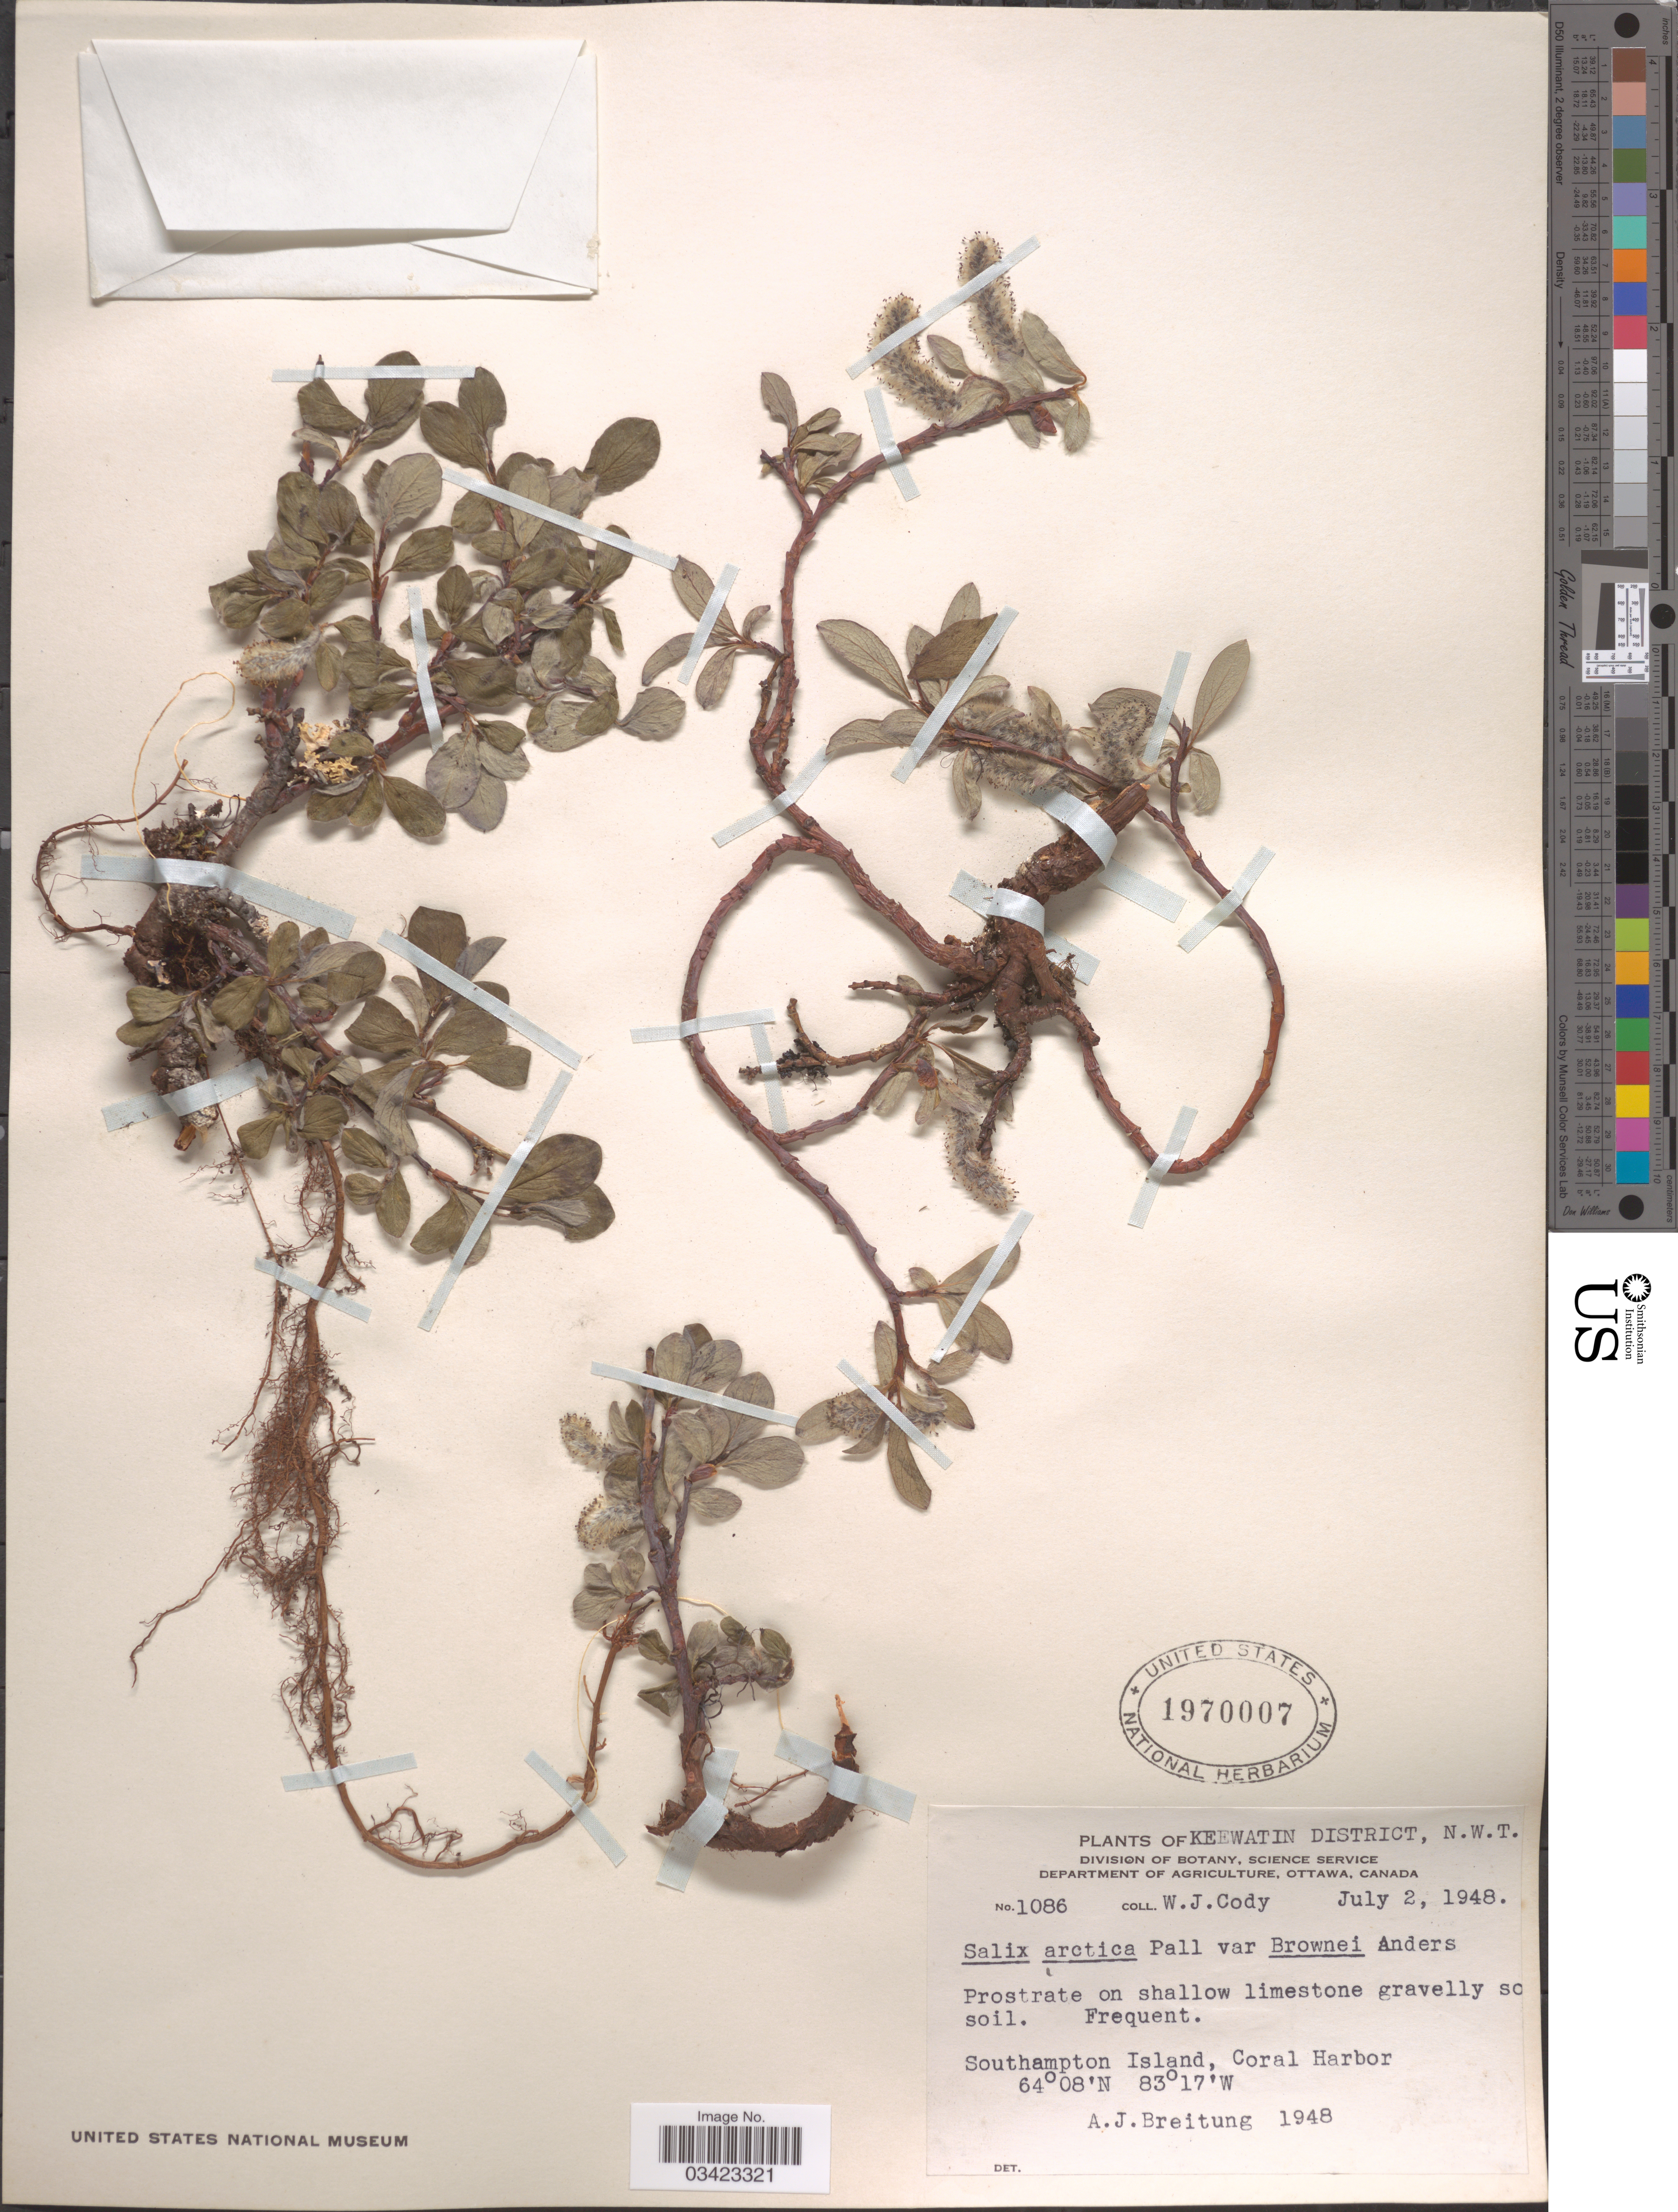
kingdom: Plantae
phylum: Tracheophyta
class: Magnoliopsida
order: Malpighiales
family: Salicaceae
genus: Salix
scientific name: Salix arctica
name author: Pall.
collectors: W. Cody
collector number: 1086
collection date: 1948-07-02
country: Canada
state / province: Northwest Territories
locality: Keewatin District. Southampton Island, Coral Harbor.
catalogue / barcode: US 1970007